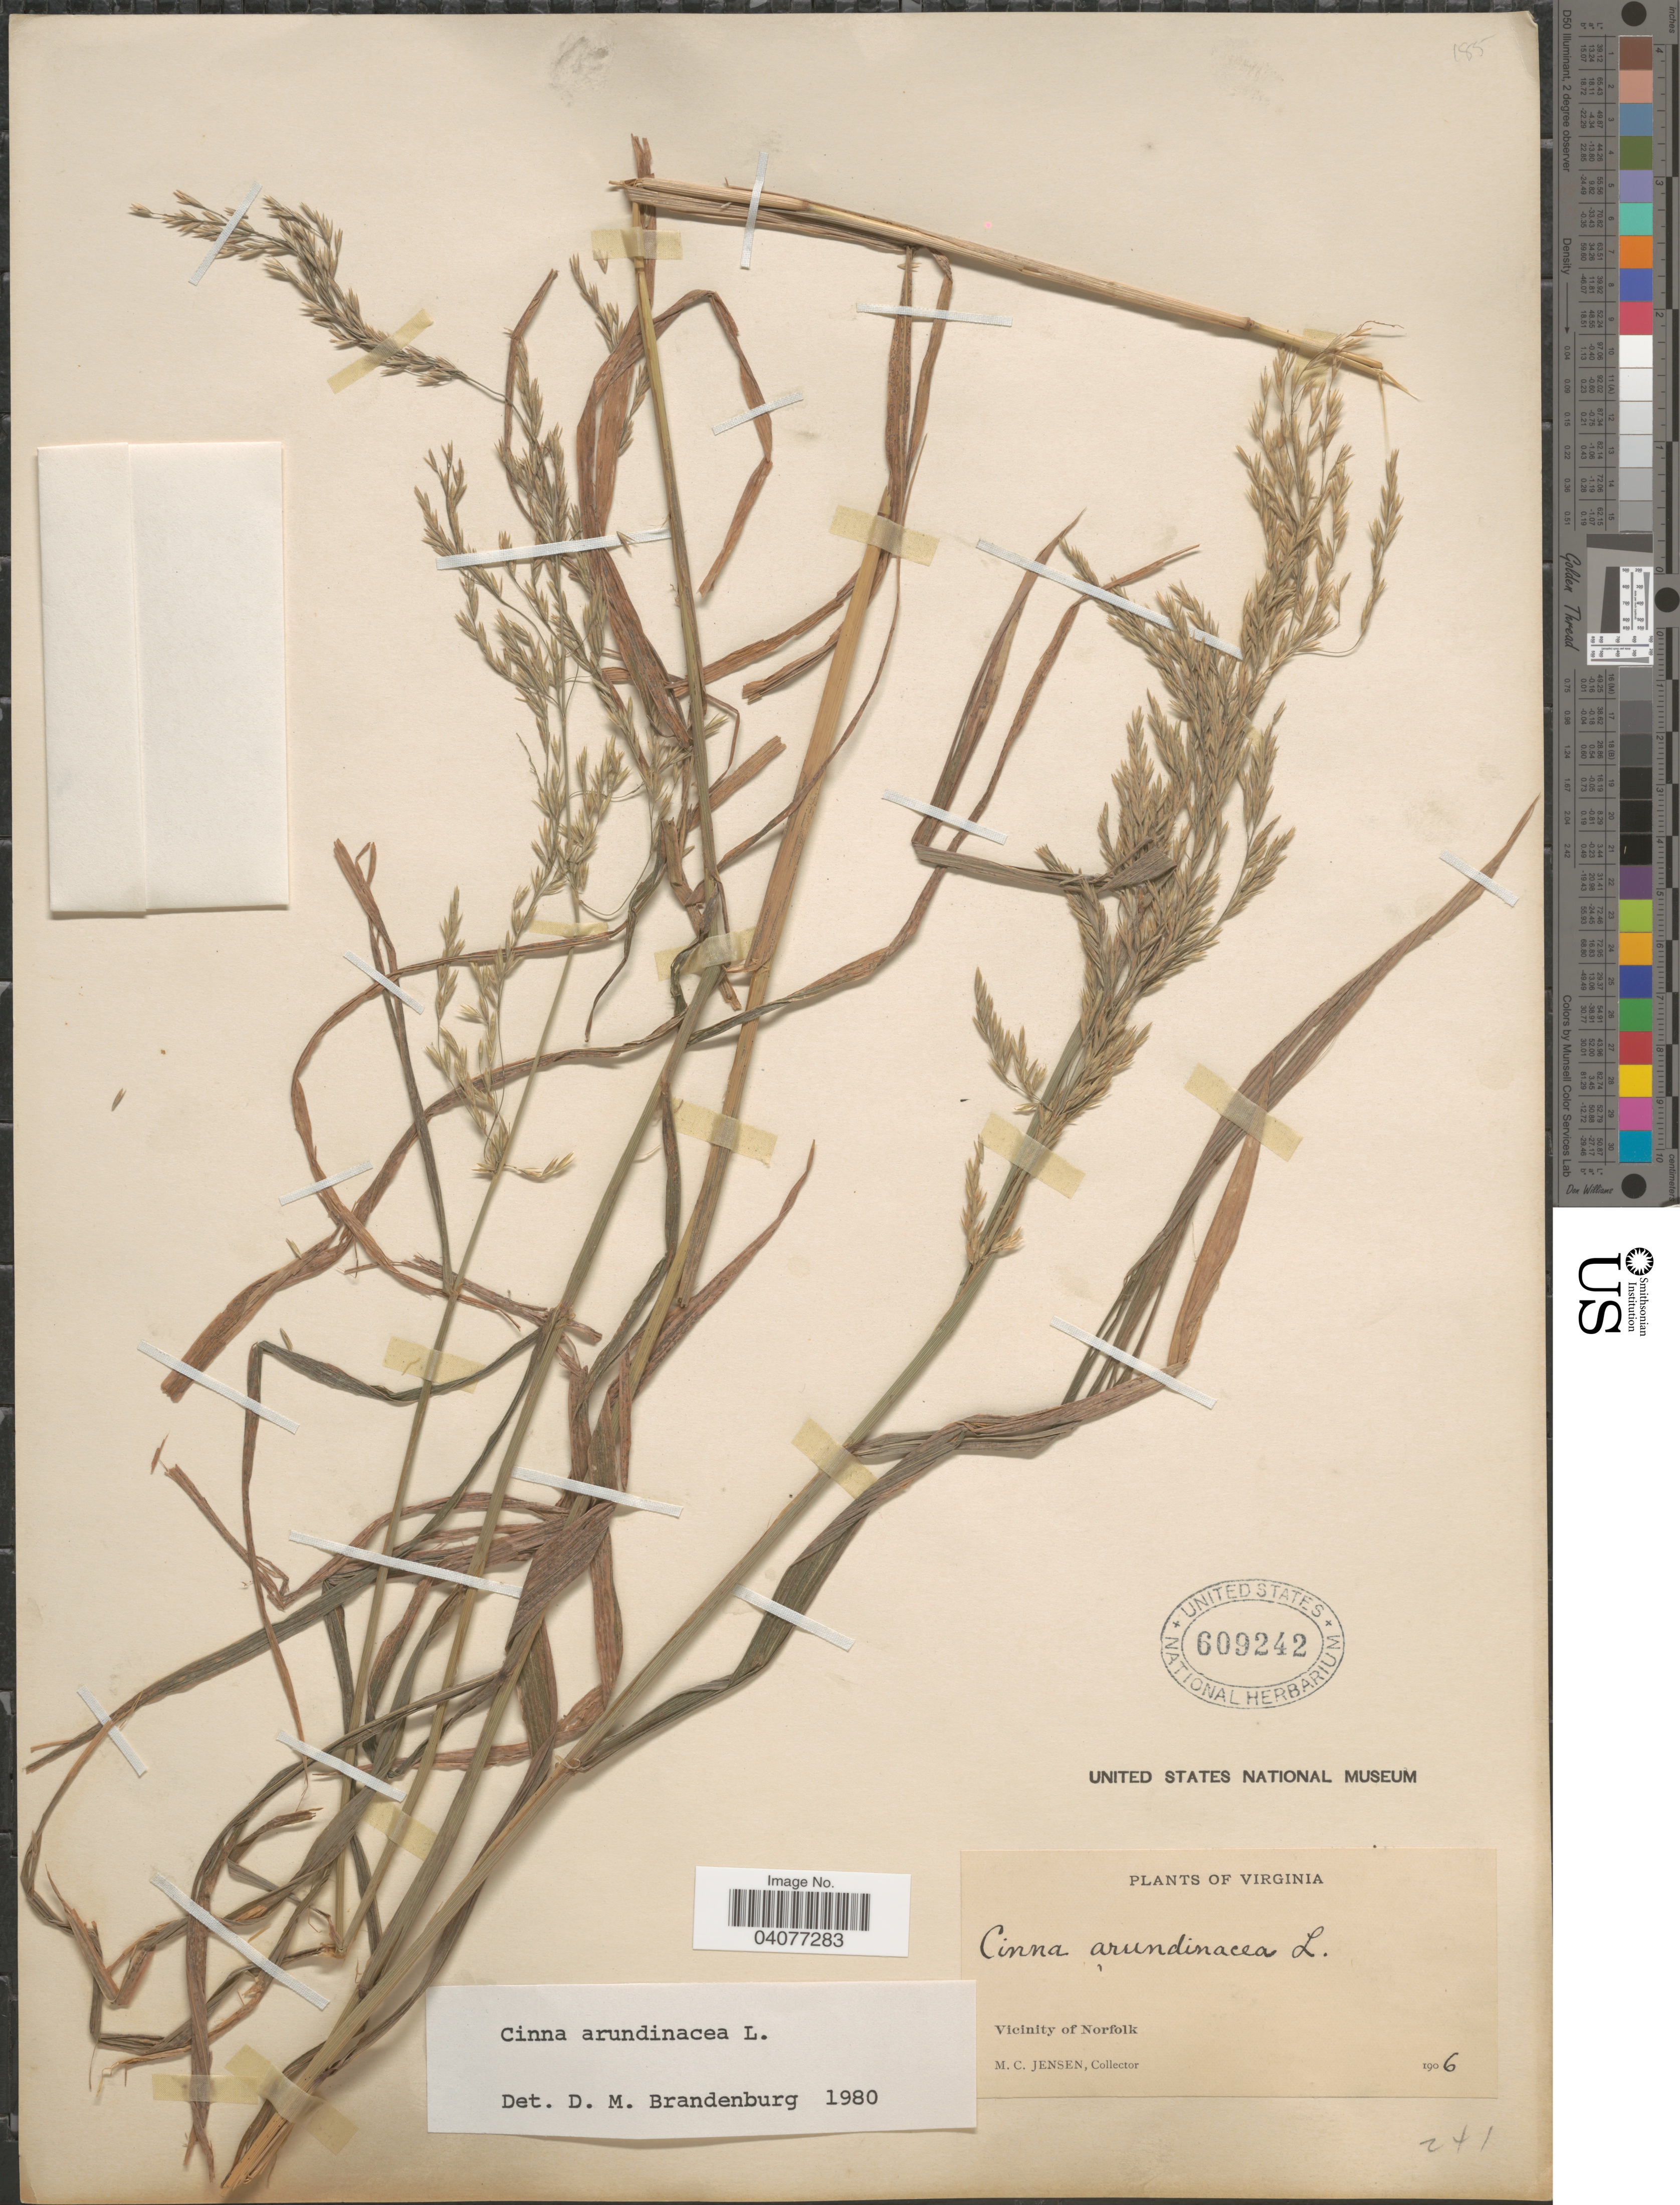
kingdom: Plantae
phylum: Tracheophyta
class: Liliopsida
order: Poales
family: Poaceae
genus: Cinna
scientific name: Cinna arundinacea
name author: L.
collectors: M. C. Jensen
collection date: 1906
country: United States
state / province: Virginia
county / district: City of Norfolk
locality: Vicinity of Norfolk.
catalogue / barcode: US 609242